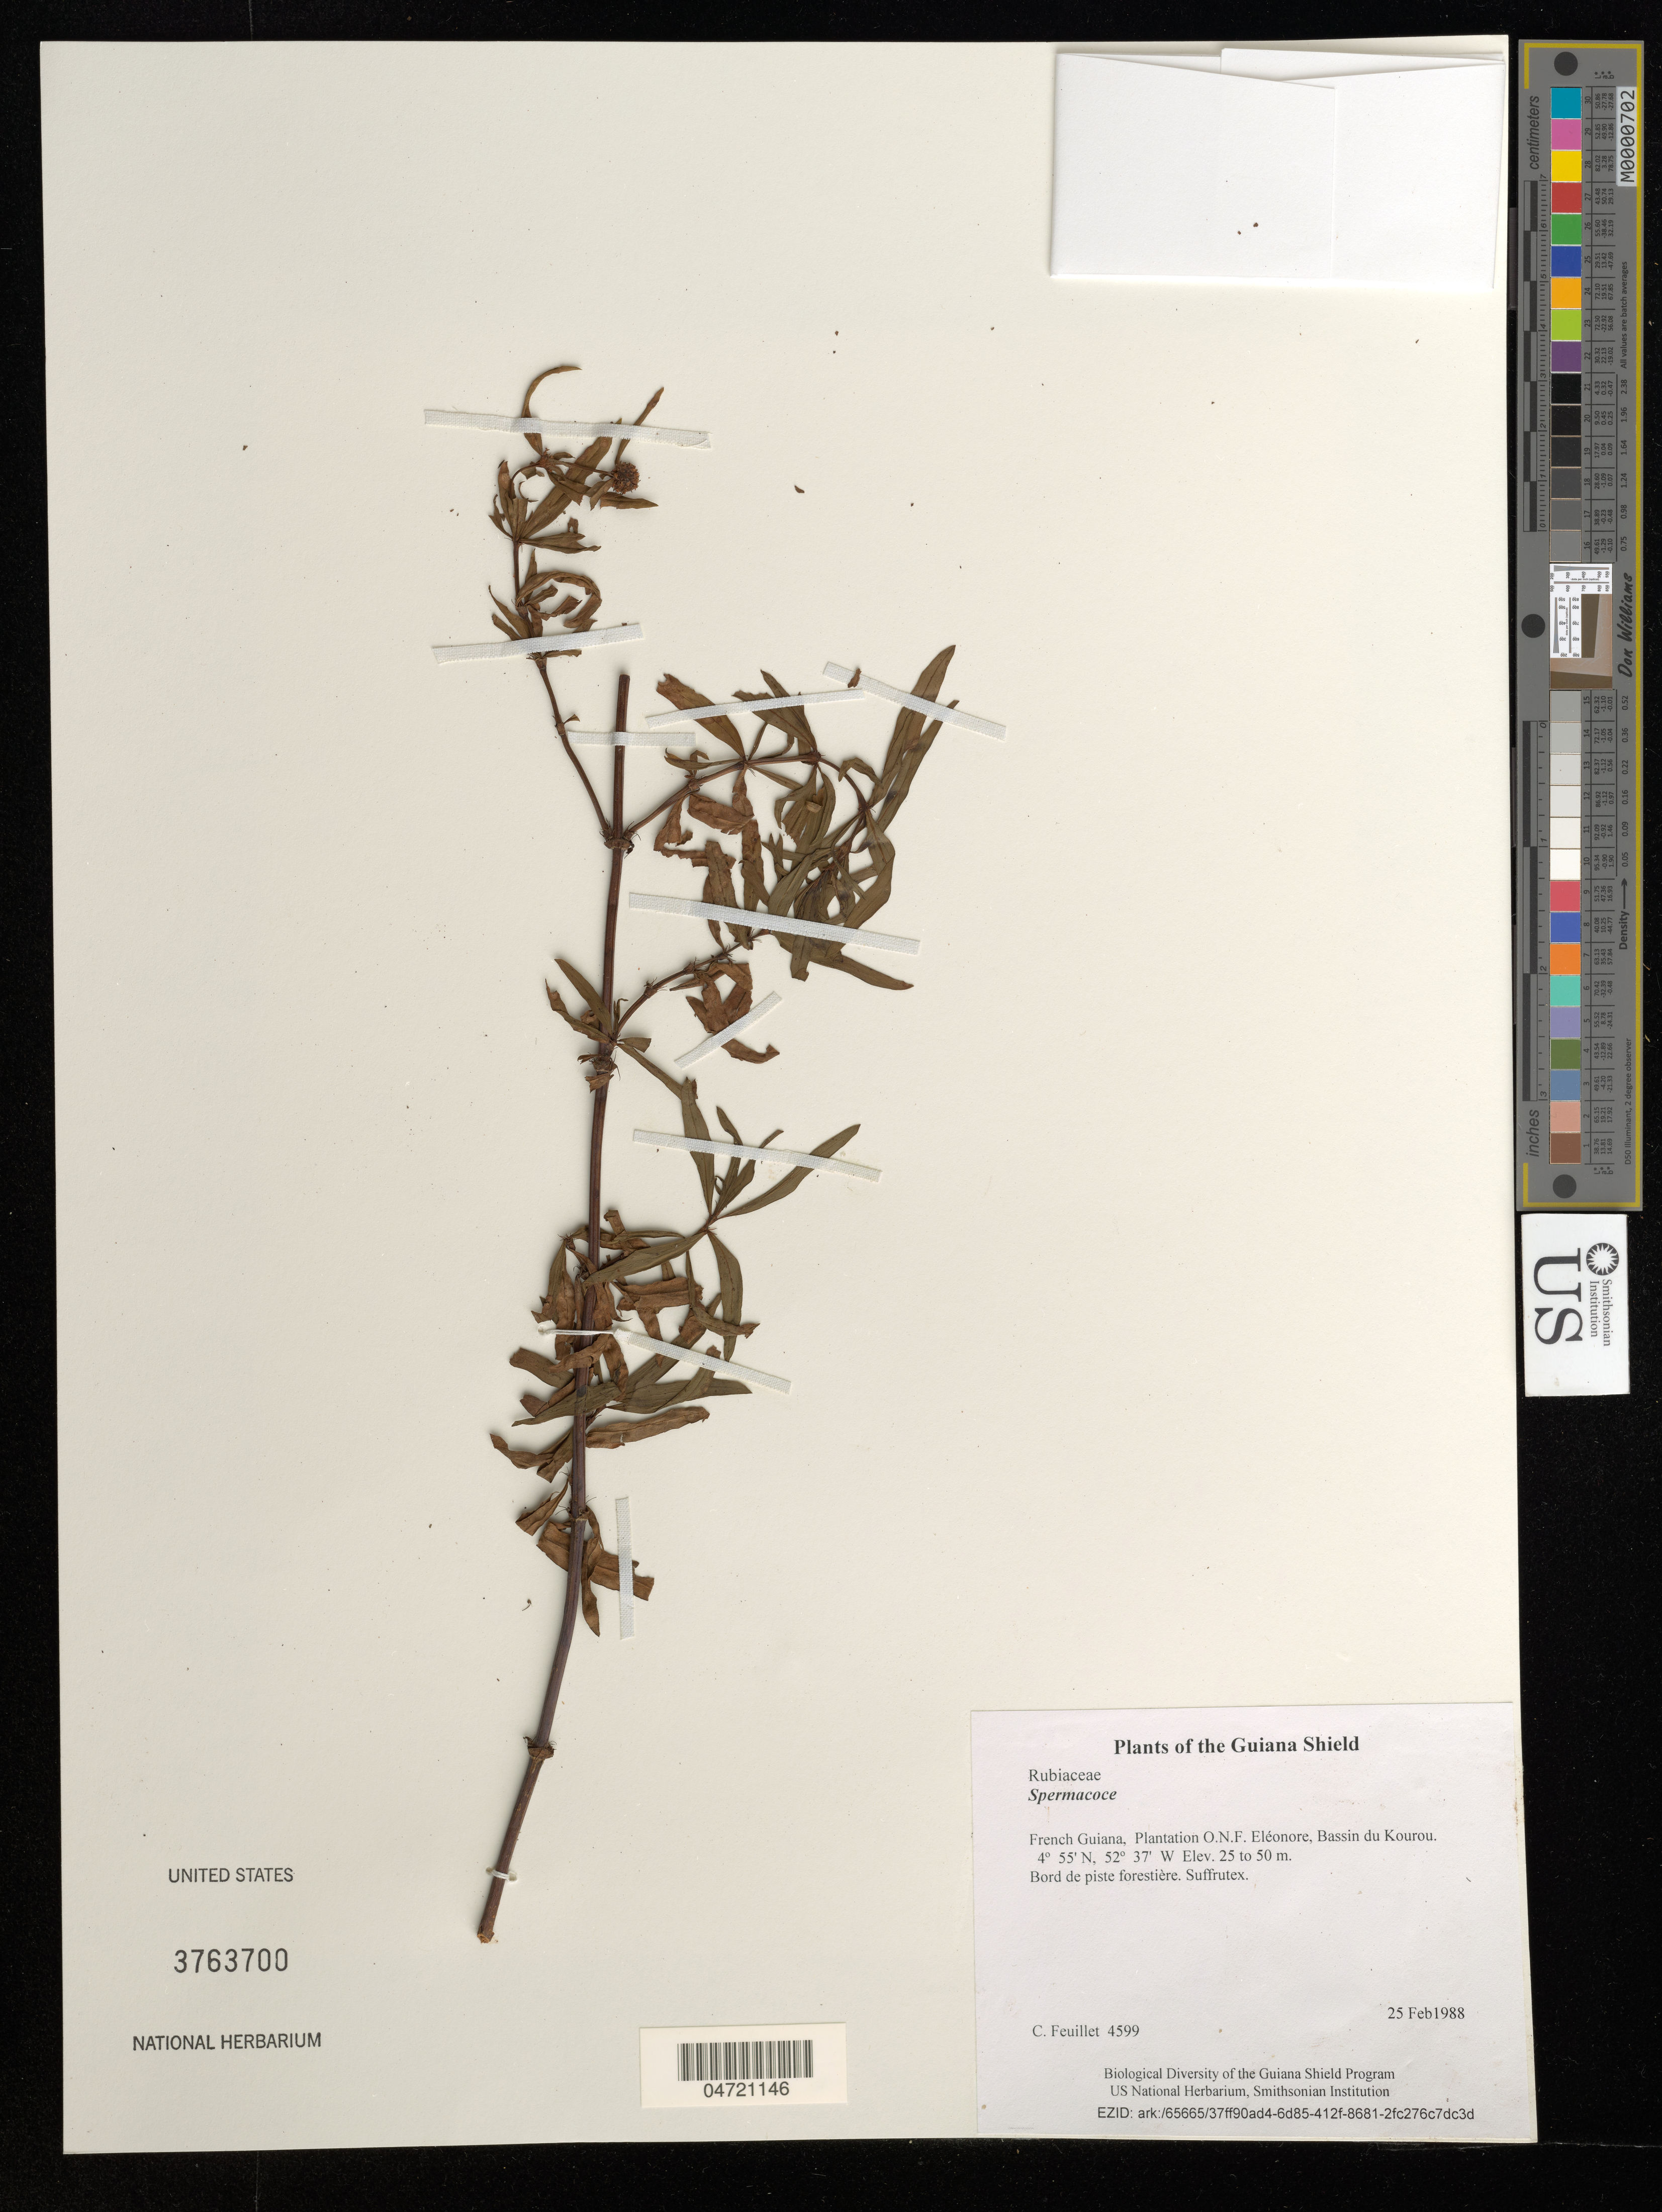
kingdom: Plantae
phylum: Tracheophyta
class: Magnoliopsida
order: Gentianales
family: Rubiaceae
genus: Spermacoce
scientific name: Spermacoce sp.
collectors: C. Feuillet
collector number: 4599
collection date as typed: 25 Feb1988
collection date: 1988-02-25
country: French Guiana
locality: Plantation O.N.F. Eléonore, Bassin du Kourou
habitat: Bord de piste forestière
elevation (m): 25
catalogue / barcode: US 3763700